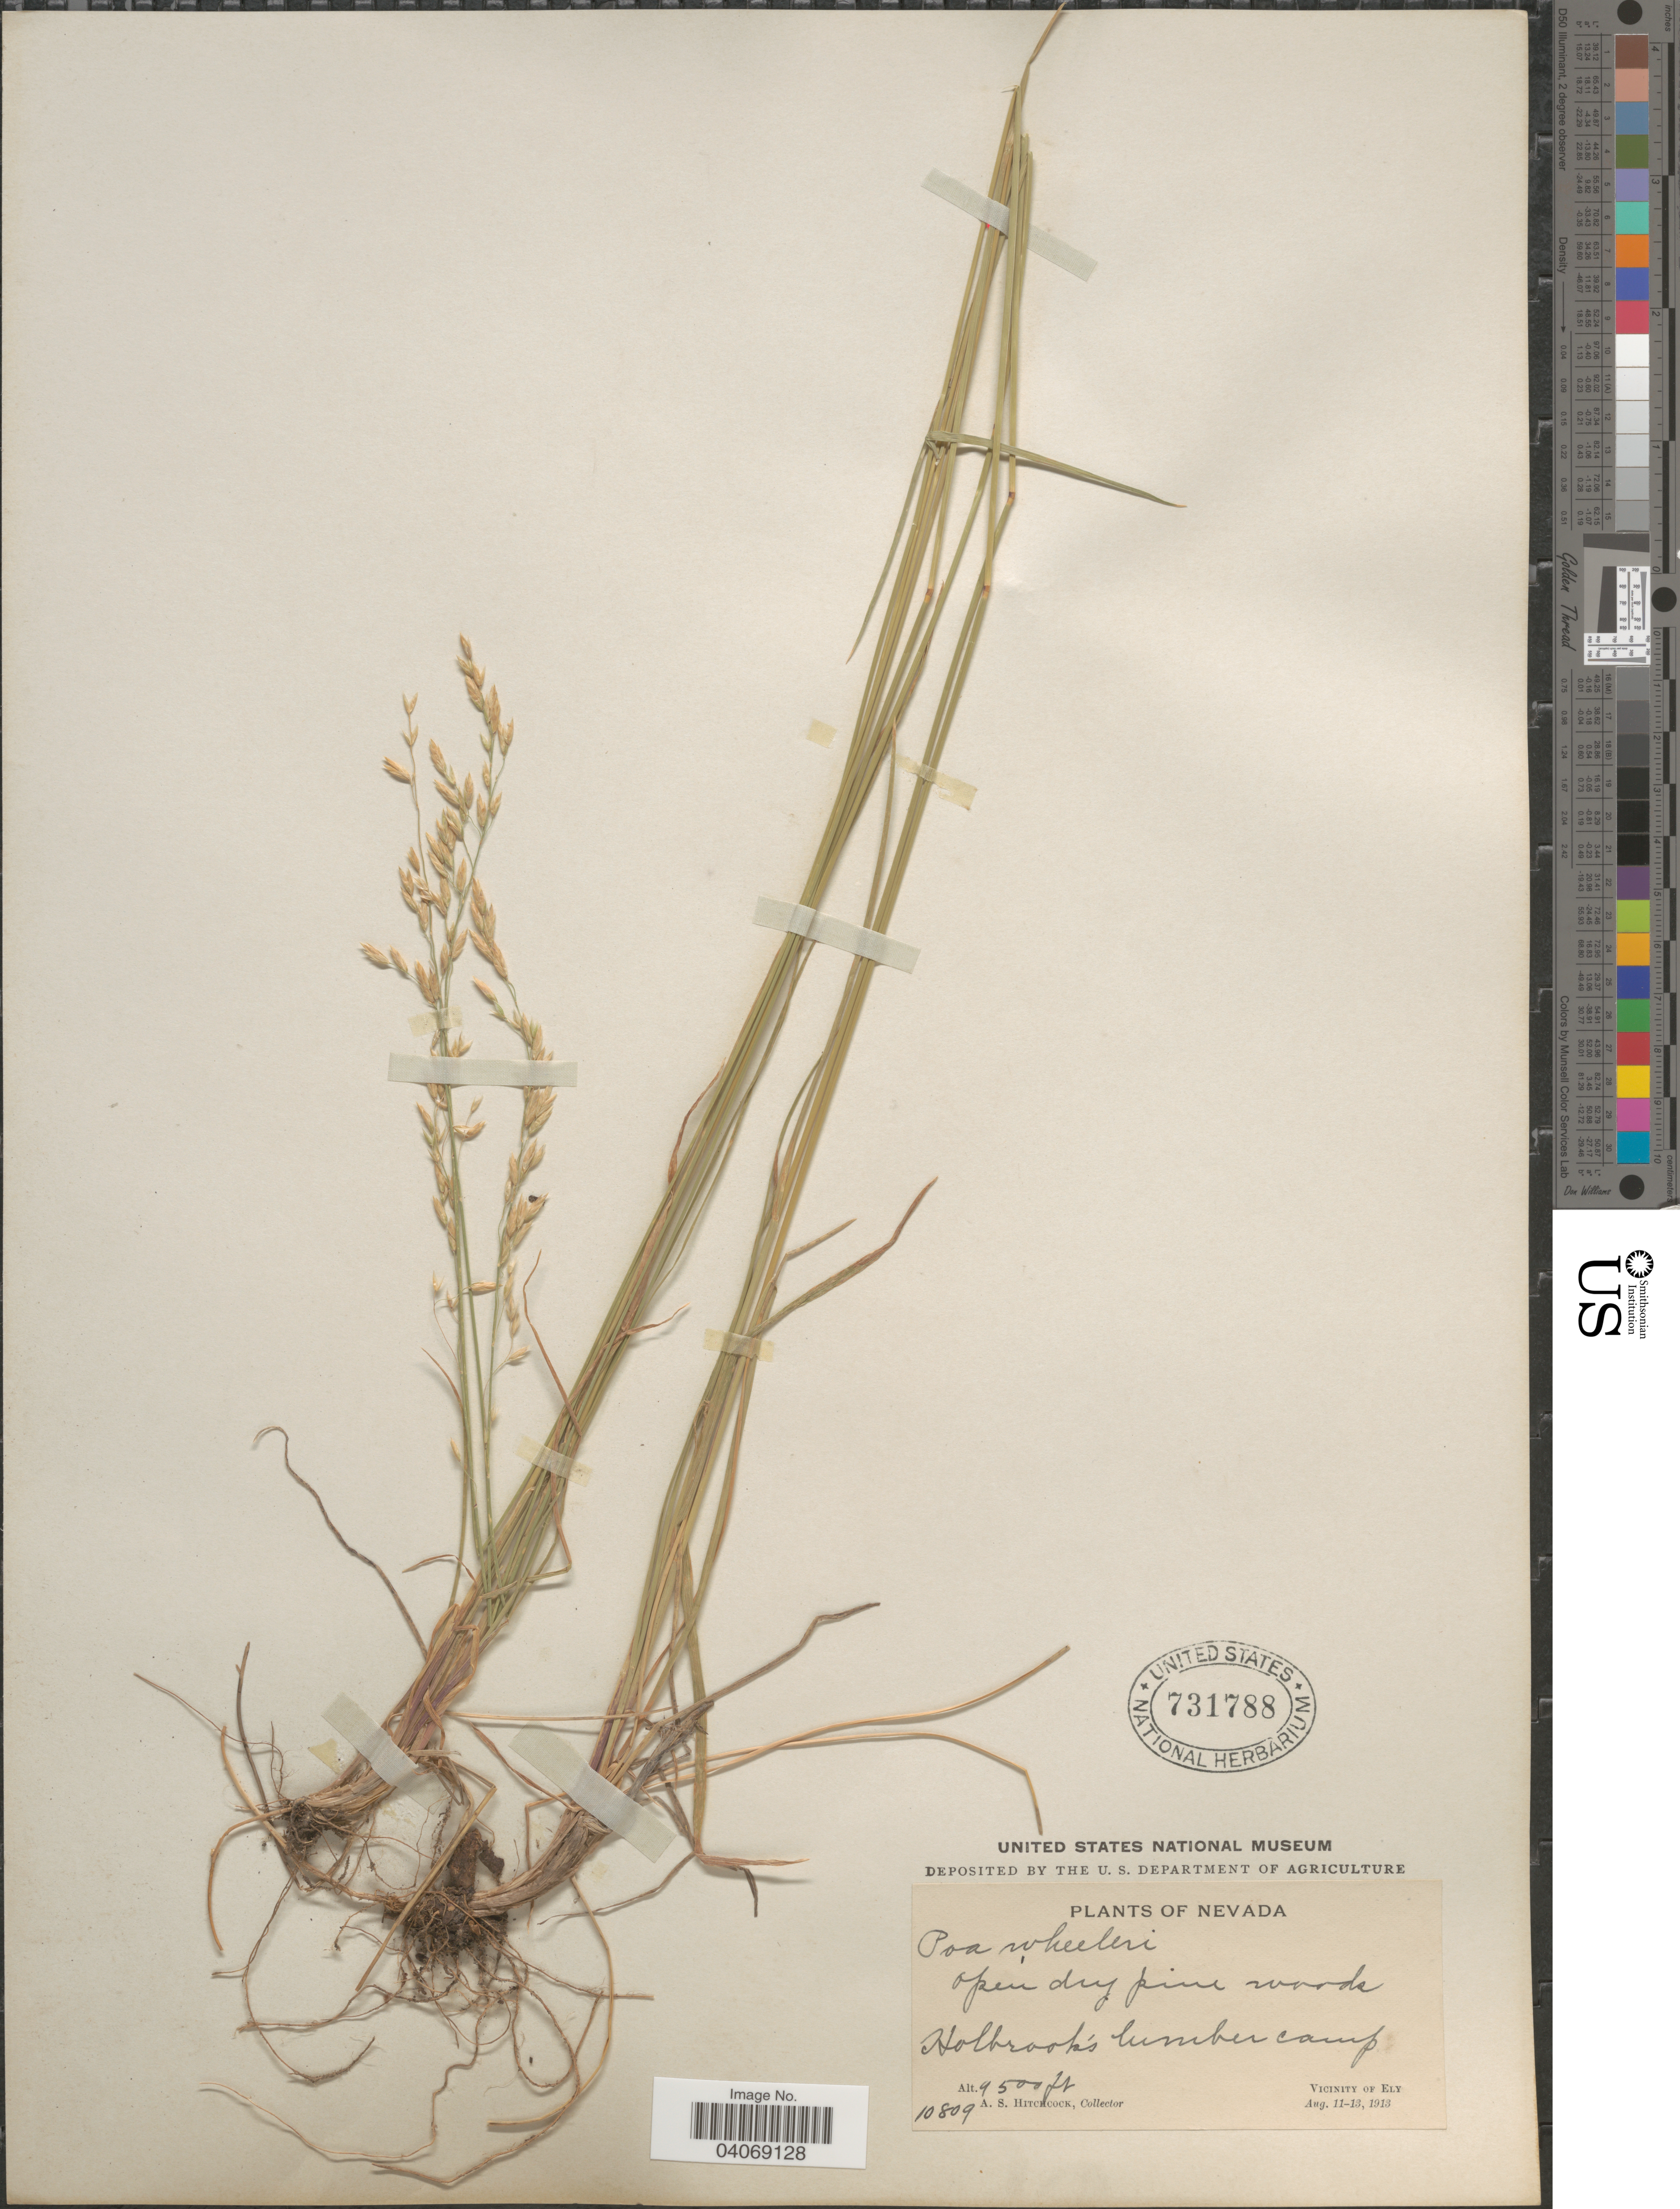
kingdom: Plantae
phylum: Tracheophyta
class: Liliopsida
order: Poales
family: Poaceae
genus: Poa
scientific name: Poa wheeleri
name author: Vasey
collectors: A. S. Hitchcock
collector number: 10809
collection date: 1913-08-11/1913-08-13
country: United States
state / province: Nevada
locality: Open dry pine woods. Holbrooks lumber camp. Vicinity of Ely.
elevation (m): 2896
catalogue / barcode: US 731788